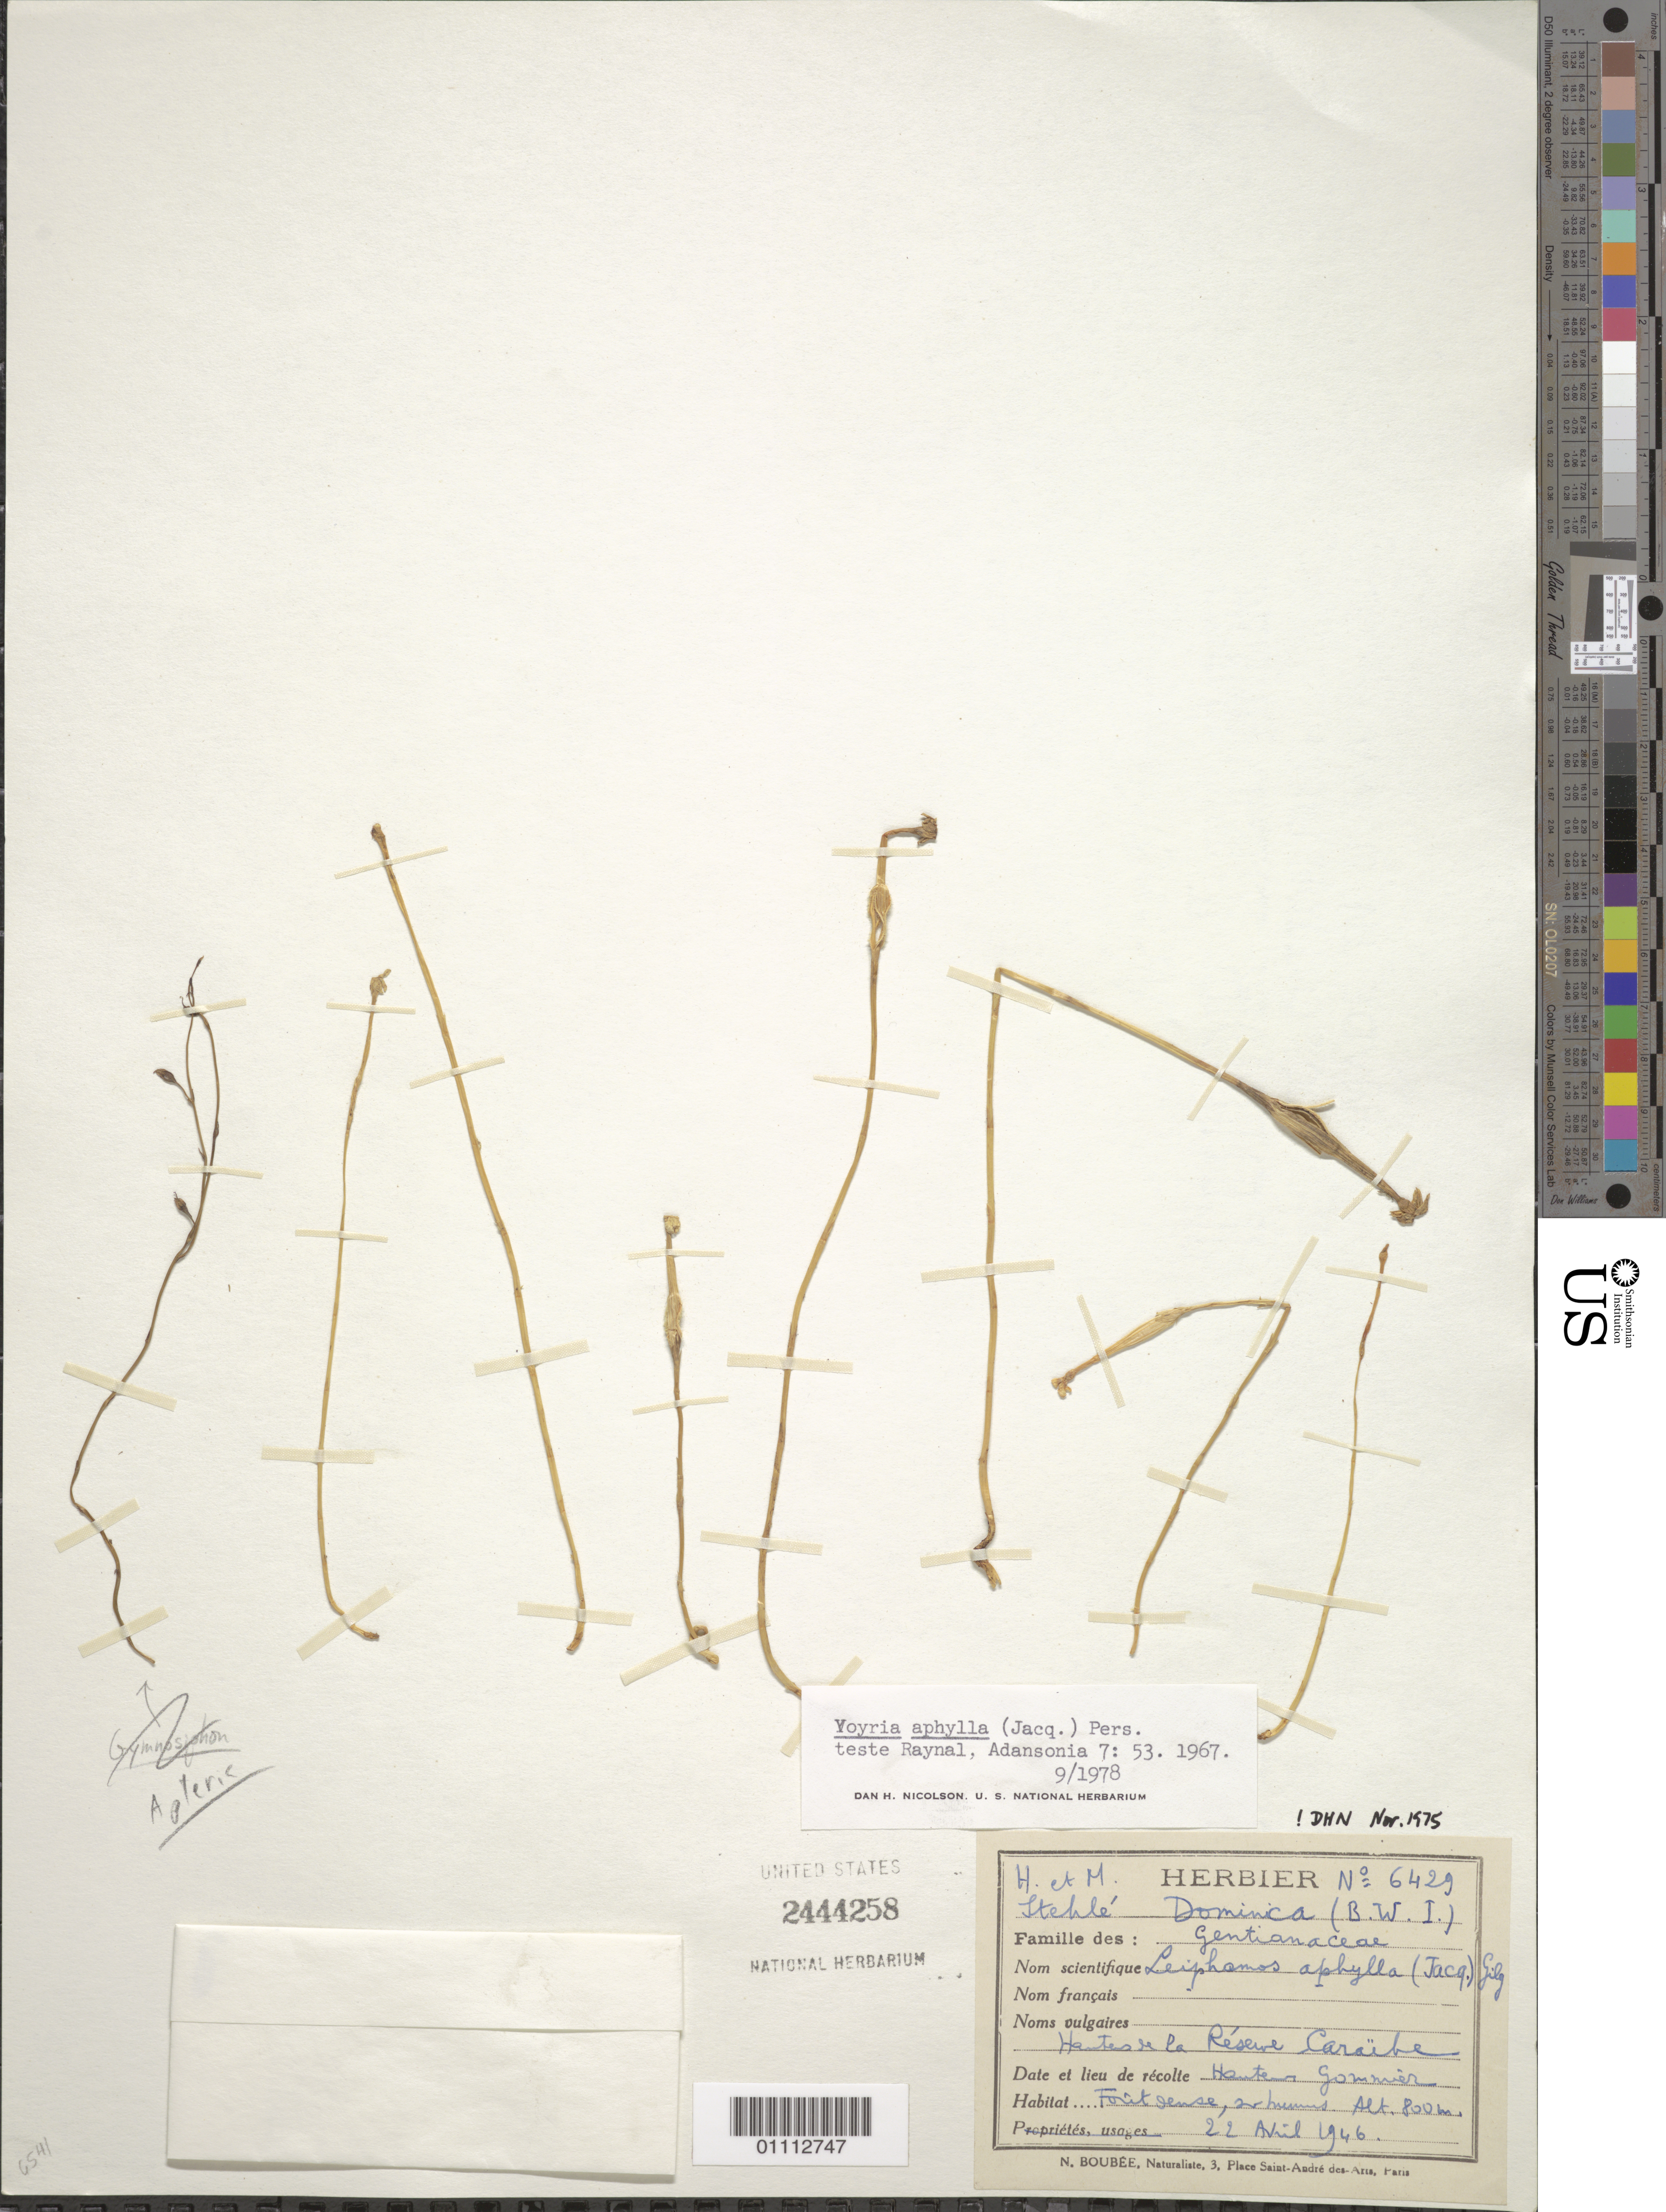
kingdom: Plantae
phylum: Tracheophyta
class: Magnoliopsida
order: Gentianales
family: Gentianaceae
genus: Voyria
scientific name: Voyria aphylla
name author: (Jacq.) Pers.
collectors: H. Stehlé & M. Stehlé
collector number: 6429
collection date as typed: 22 Apr 1946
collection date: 1946-04-22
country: Dominica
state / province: St. Andrew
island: Dominica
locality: Hautes de la Reserve Caraibe. Hauteur Gommier. Foret dense, du humus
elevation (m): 800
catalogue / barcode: US 2444258